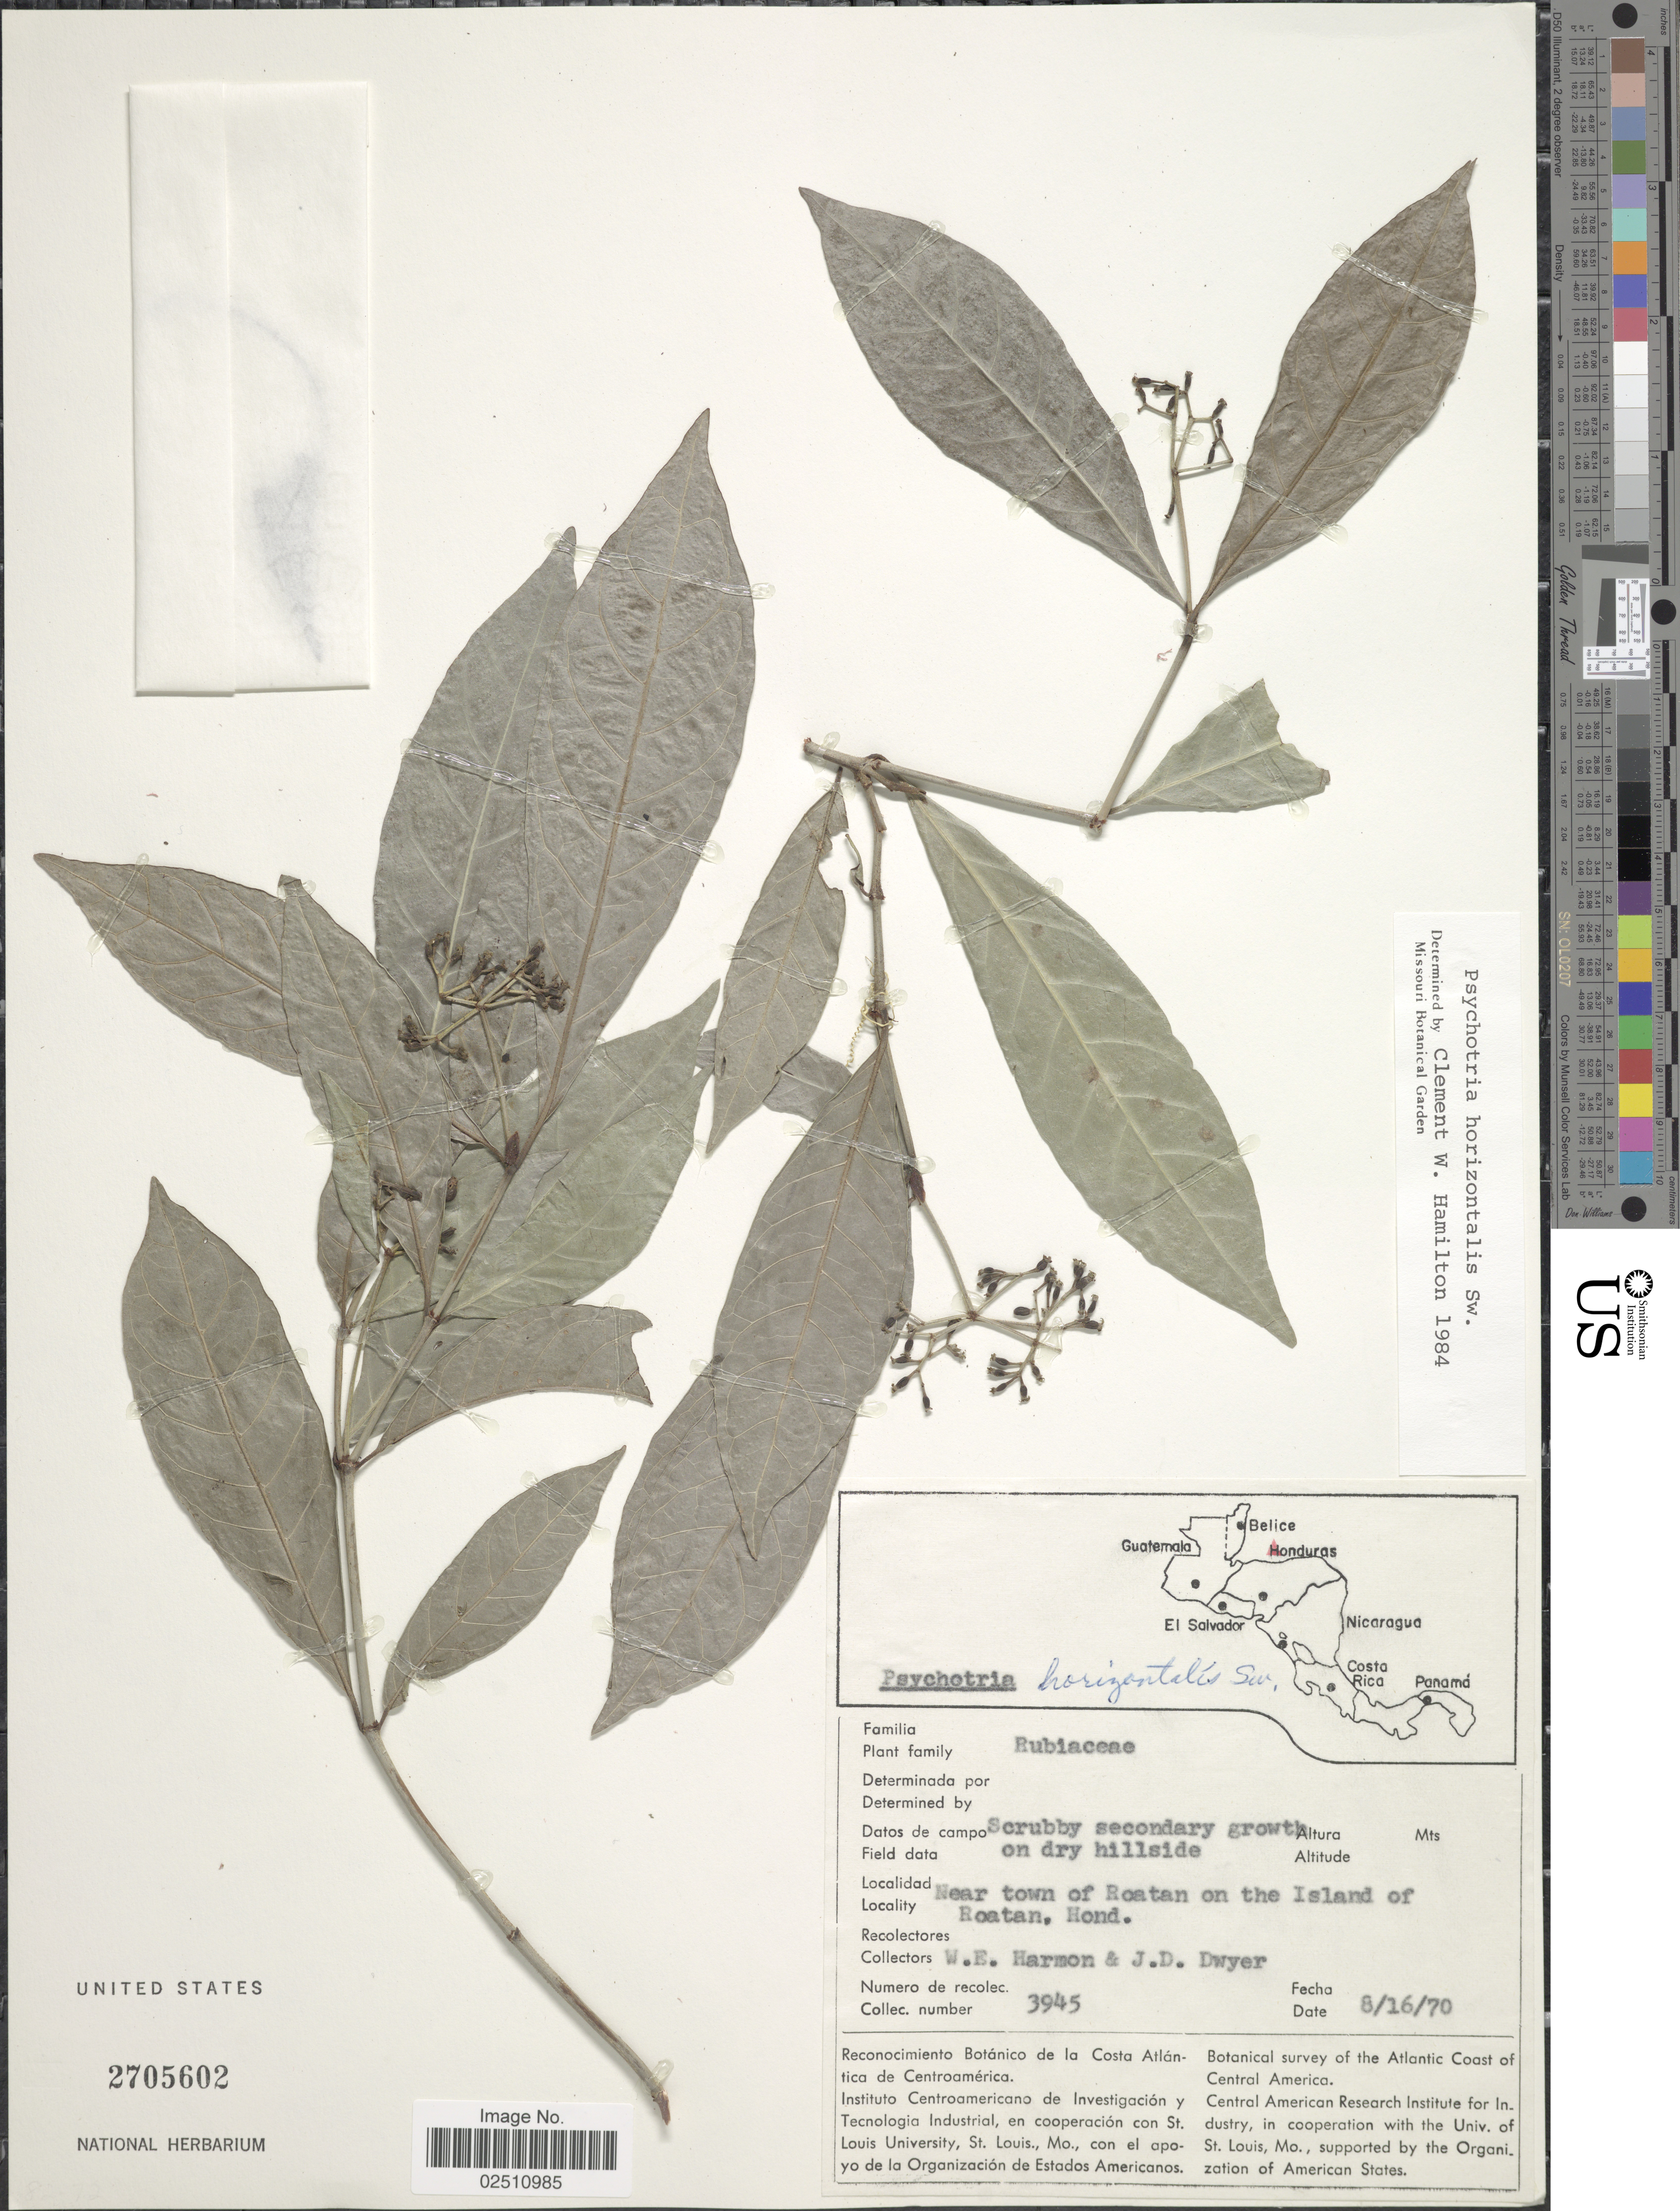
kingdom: Plantae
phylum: Tracheophyta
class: Magnoliopsida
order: Gentianales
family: Rubiaceae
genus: Psychotria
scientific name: Psychotria horizontalis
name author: Sw.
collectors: W. E. Harmon & J. D. Dwyer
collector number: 3945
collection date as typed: Transcribed d/m/y: 16/8/70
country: Honduras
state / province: Islas de la Bahía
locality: On dry hillside, near town of Roatan on the Island of Roatan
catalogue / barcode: US 2705602